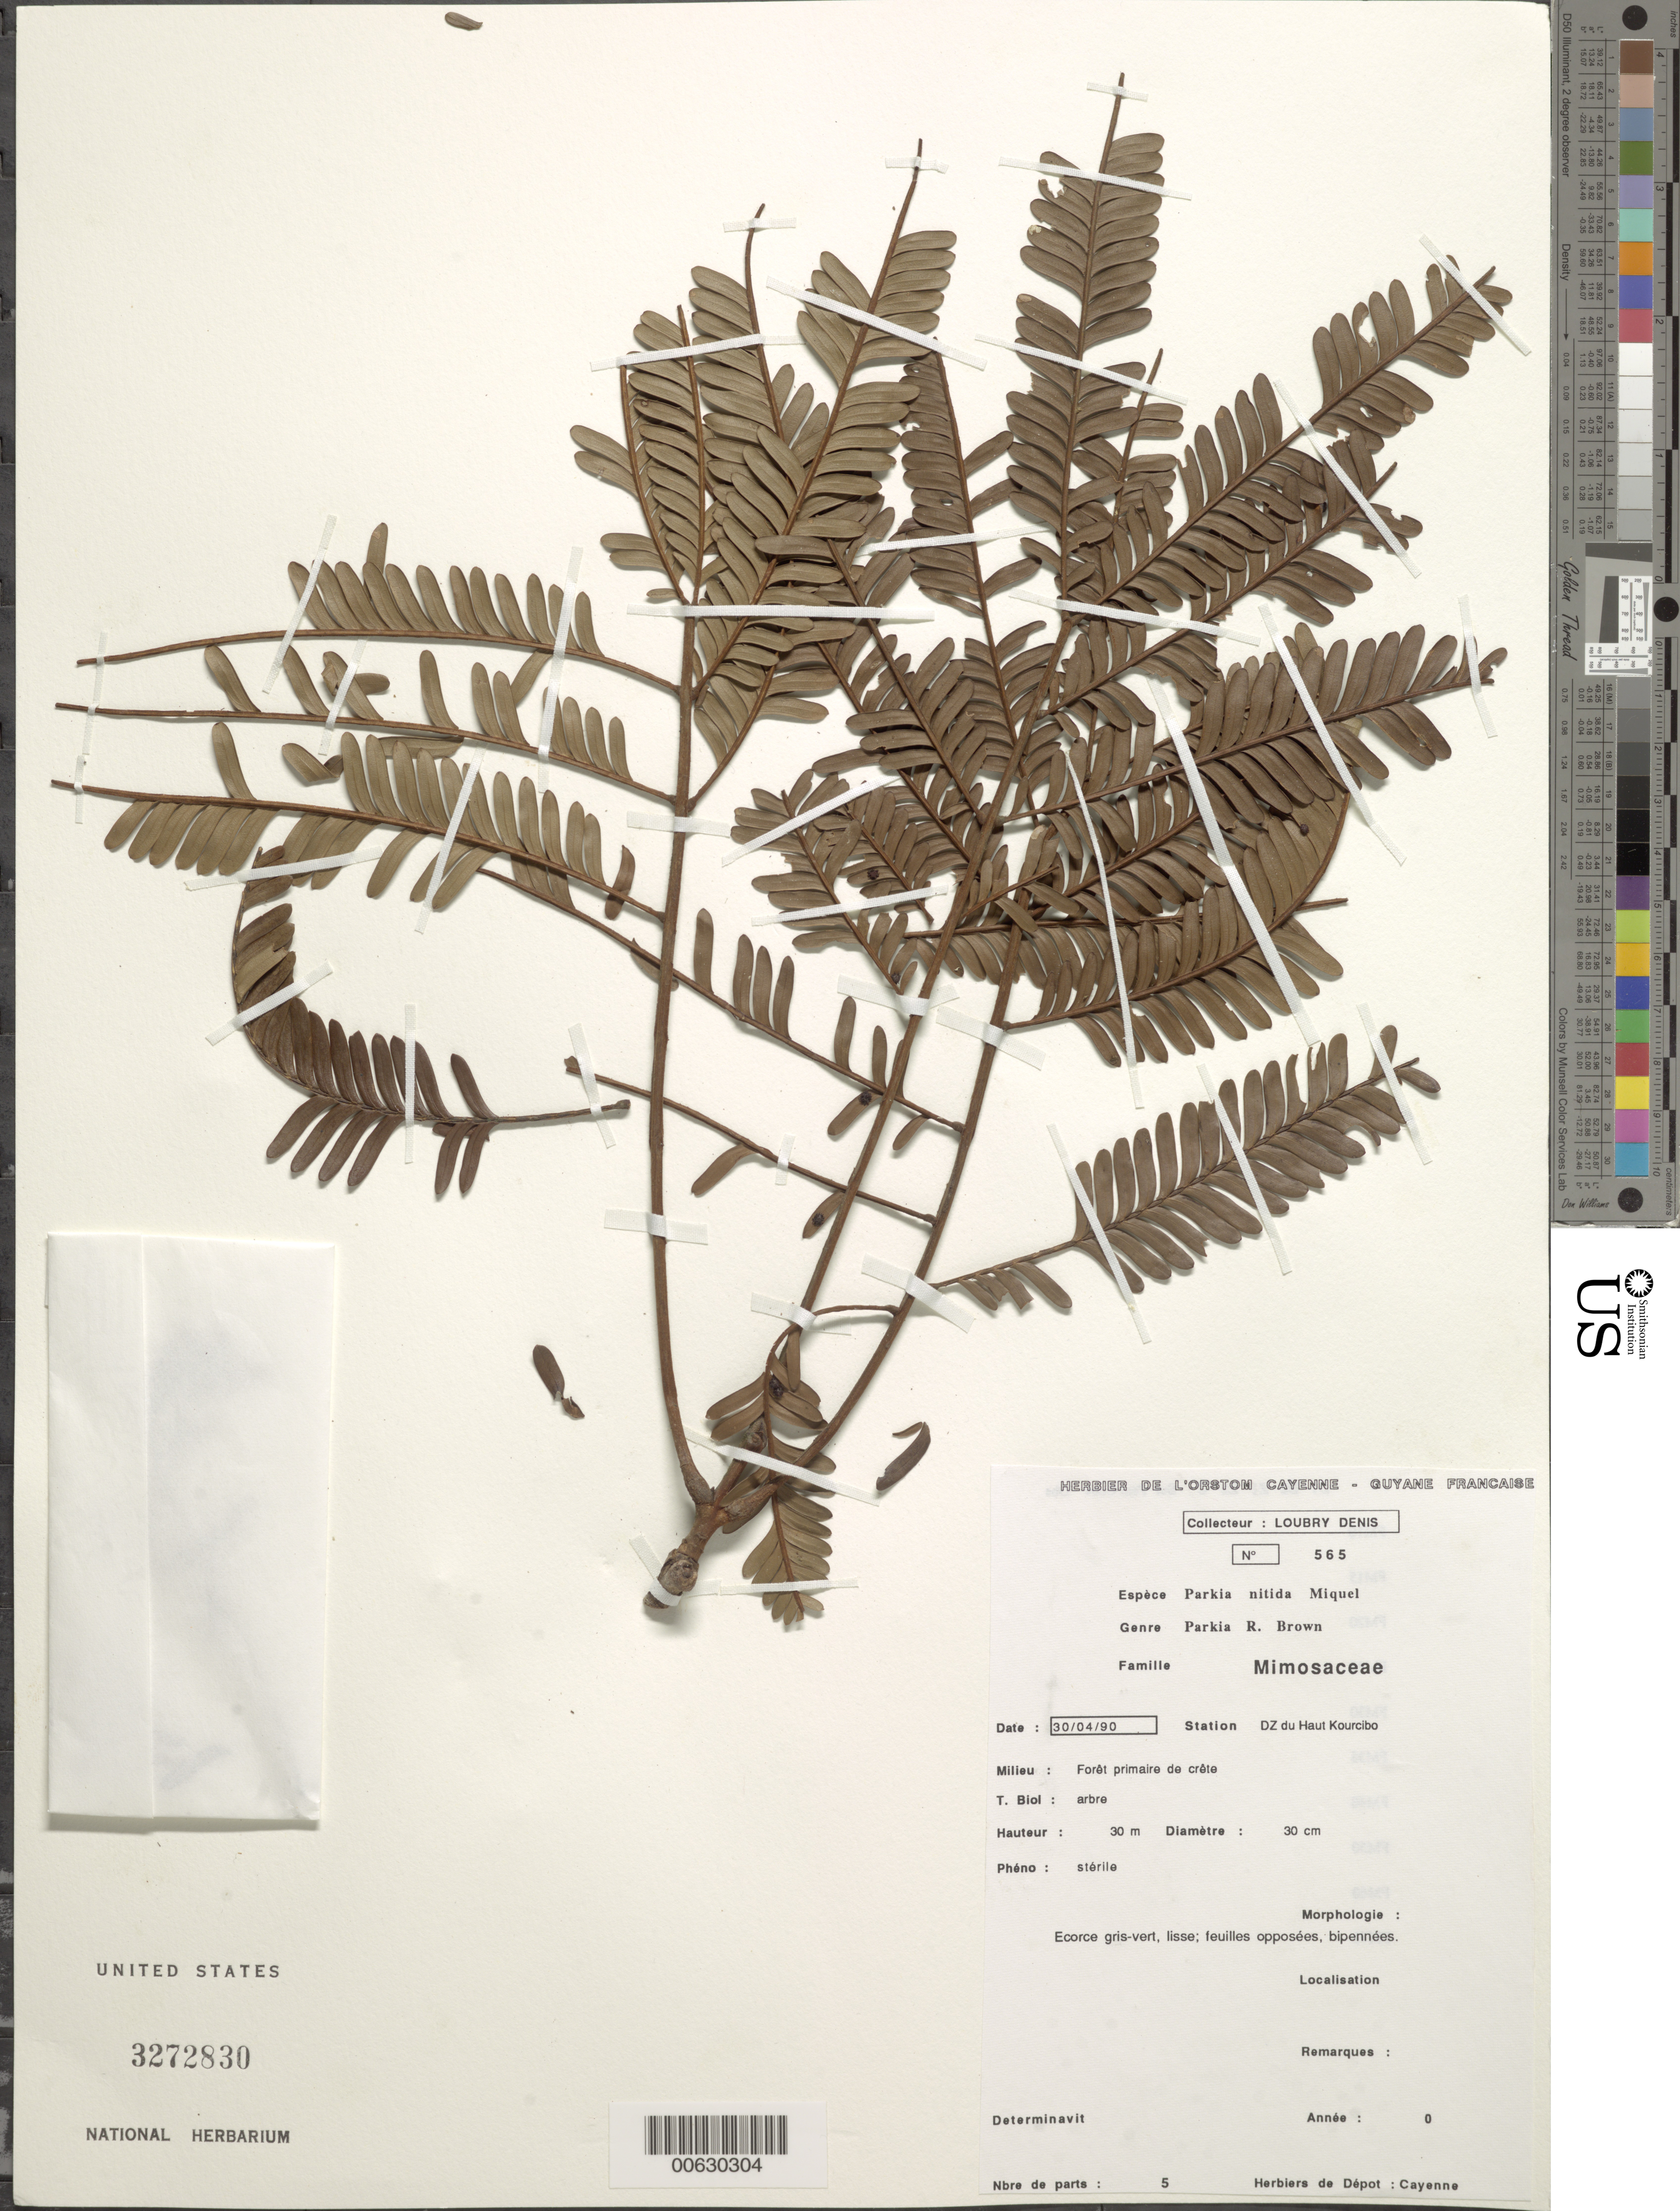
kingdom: Plantae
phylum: Tracheophyta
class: Magnoliopsida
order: Fabales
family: Fabaceae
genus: Parkia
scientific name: Parkia nitida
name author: Miq.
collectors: D. Loubry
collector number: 565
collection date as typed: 30-Apr-90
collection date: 1990-04-30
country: French Guiana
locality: DZ du Haut Kourcibo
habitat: Foret pirmaire de crete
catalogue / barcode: US 3272830